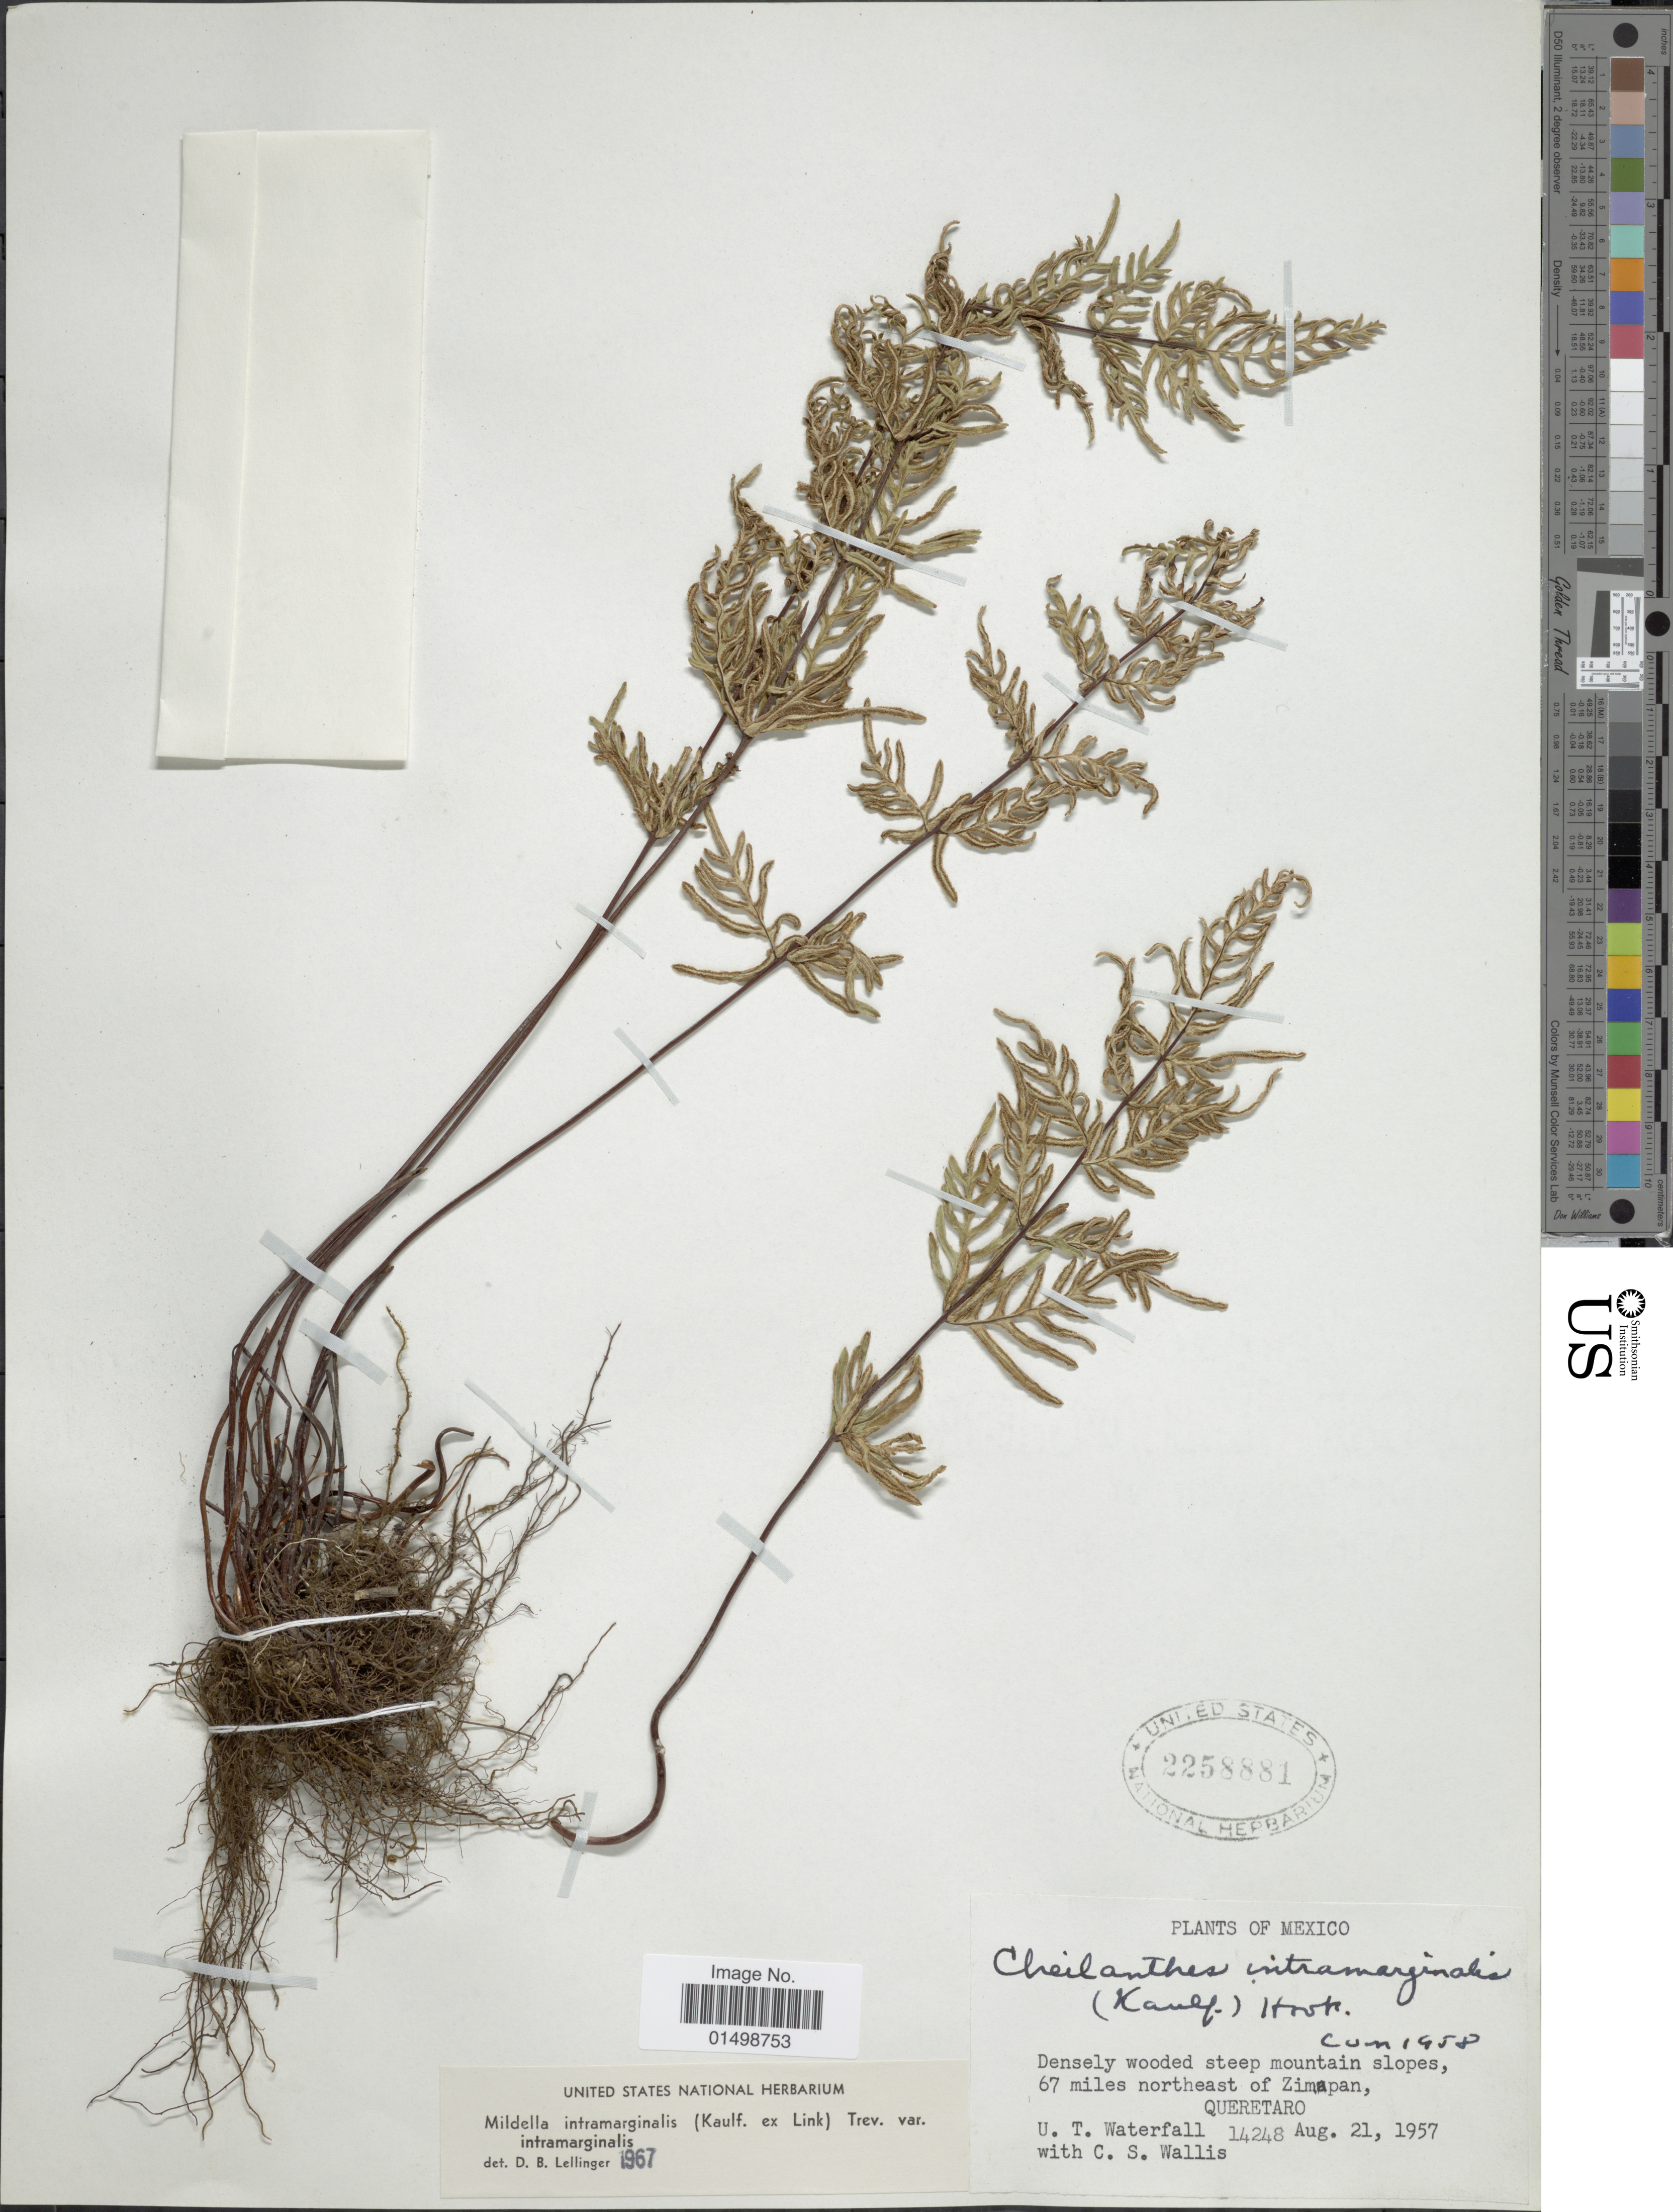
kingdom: Plantae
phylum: Tracheophyta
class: Polypodiopsida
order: Polypodiales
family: Pteridaceae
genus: Cheilanthes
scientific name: Cheilanthes intramarginalis var. intramarginalis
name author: (Kaulf.) Hook.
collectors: C. S. Wallis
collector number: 14248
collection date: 1957-08-21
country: Mexico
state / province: Querétaro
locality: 67 miles northeast of Zimapan, U.T. Waterfall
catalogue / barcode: US 2258881